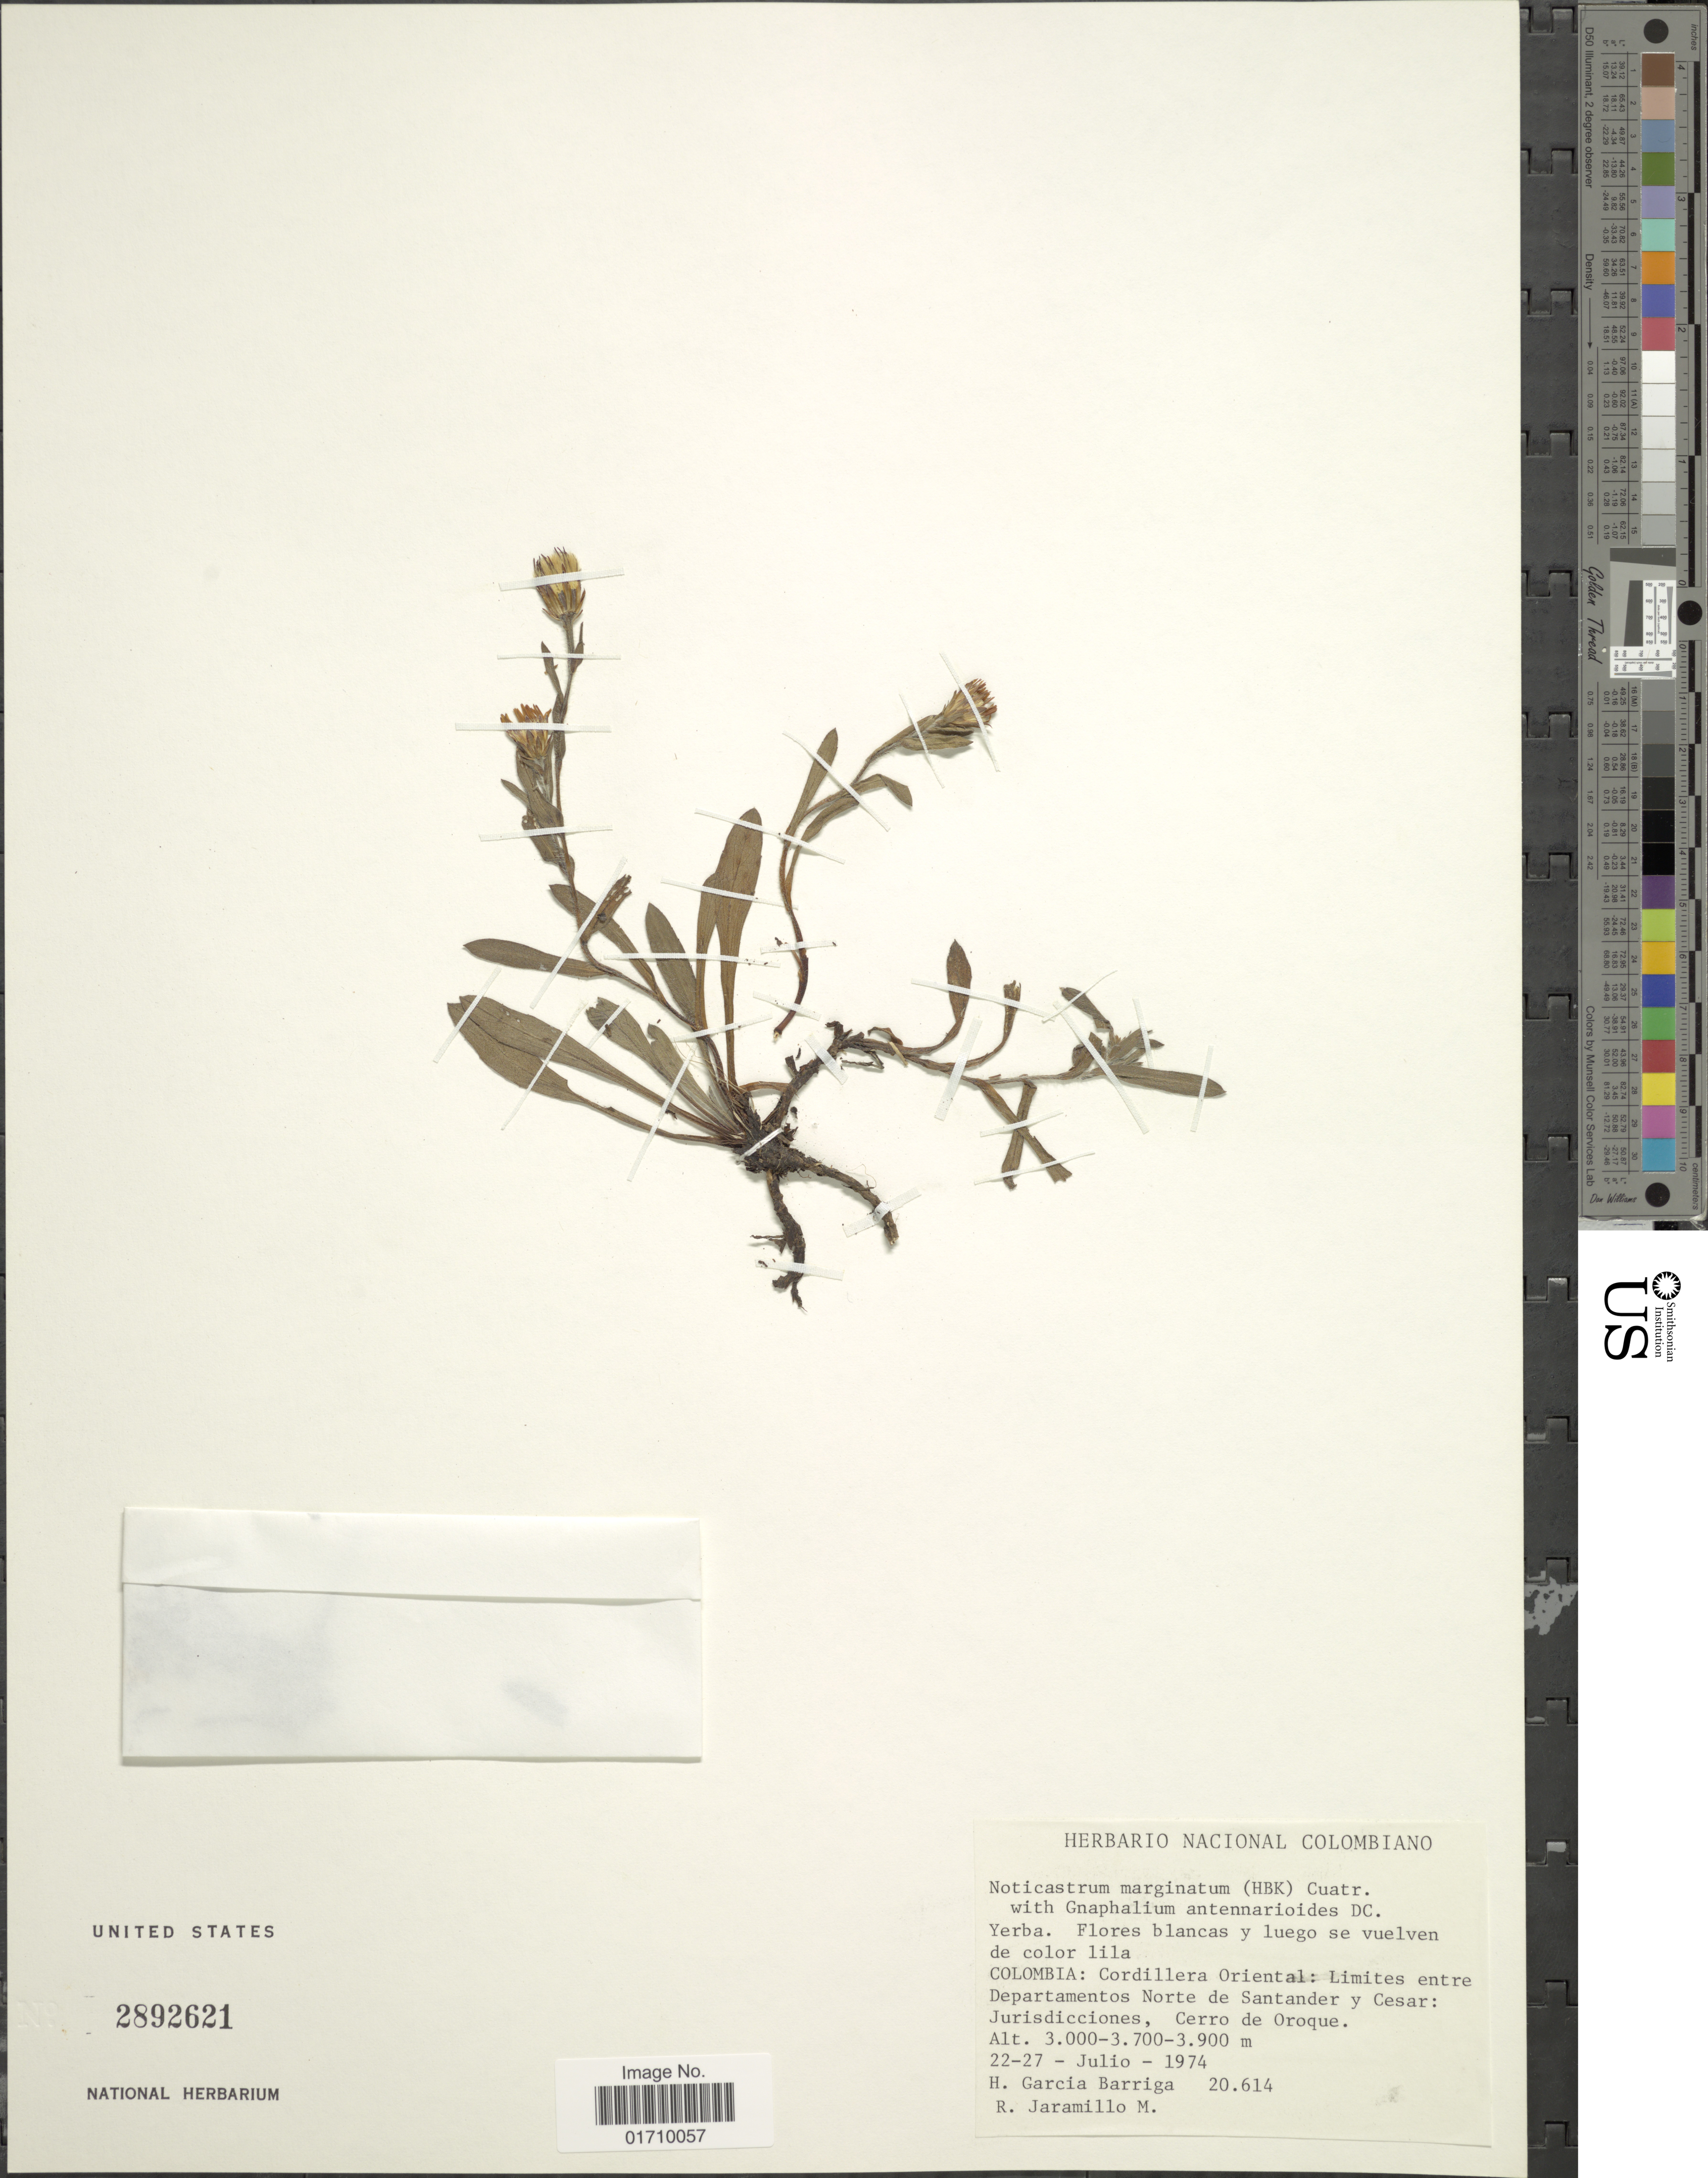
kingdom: Plantae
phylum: Tracheophyta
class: Magnoliopsida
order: Asterales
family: Asteraceae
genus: Noticastrum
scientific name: Noticastrum marginatum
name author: (Kunth) Cuatrec.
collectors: H. García Barriga & R. Jaramillo M.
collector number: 20614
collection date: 1974-07-22/1974-07-27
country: Colombia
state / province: Norte de Santander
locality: Cordillera Oriental, Limites entre Departamentos Norte de Santander y Cesar, Jurisdicciones, Cerro de Oroque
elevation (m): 3000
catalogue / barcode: US 2892621